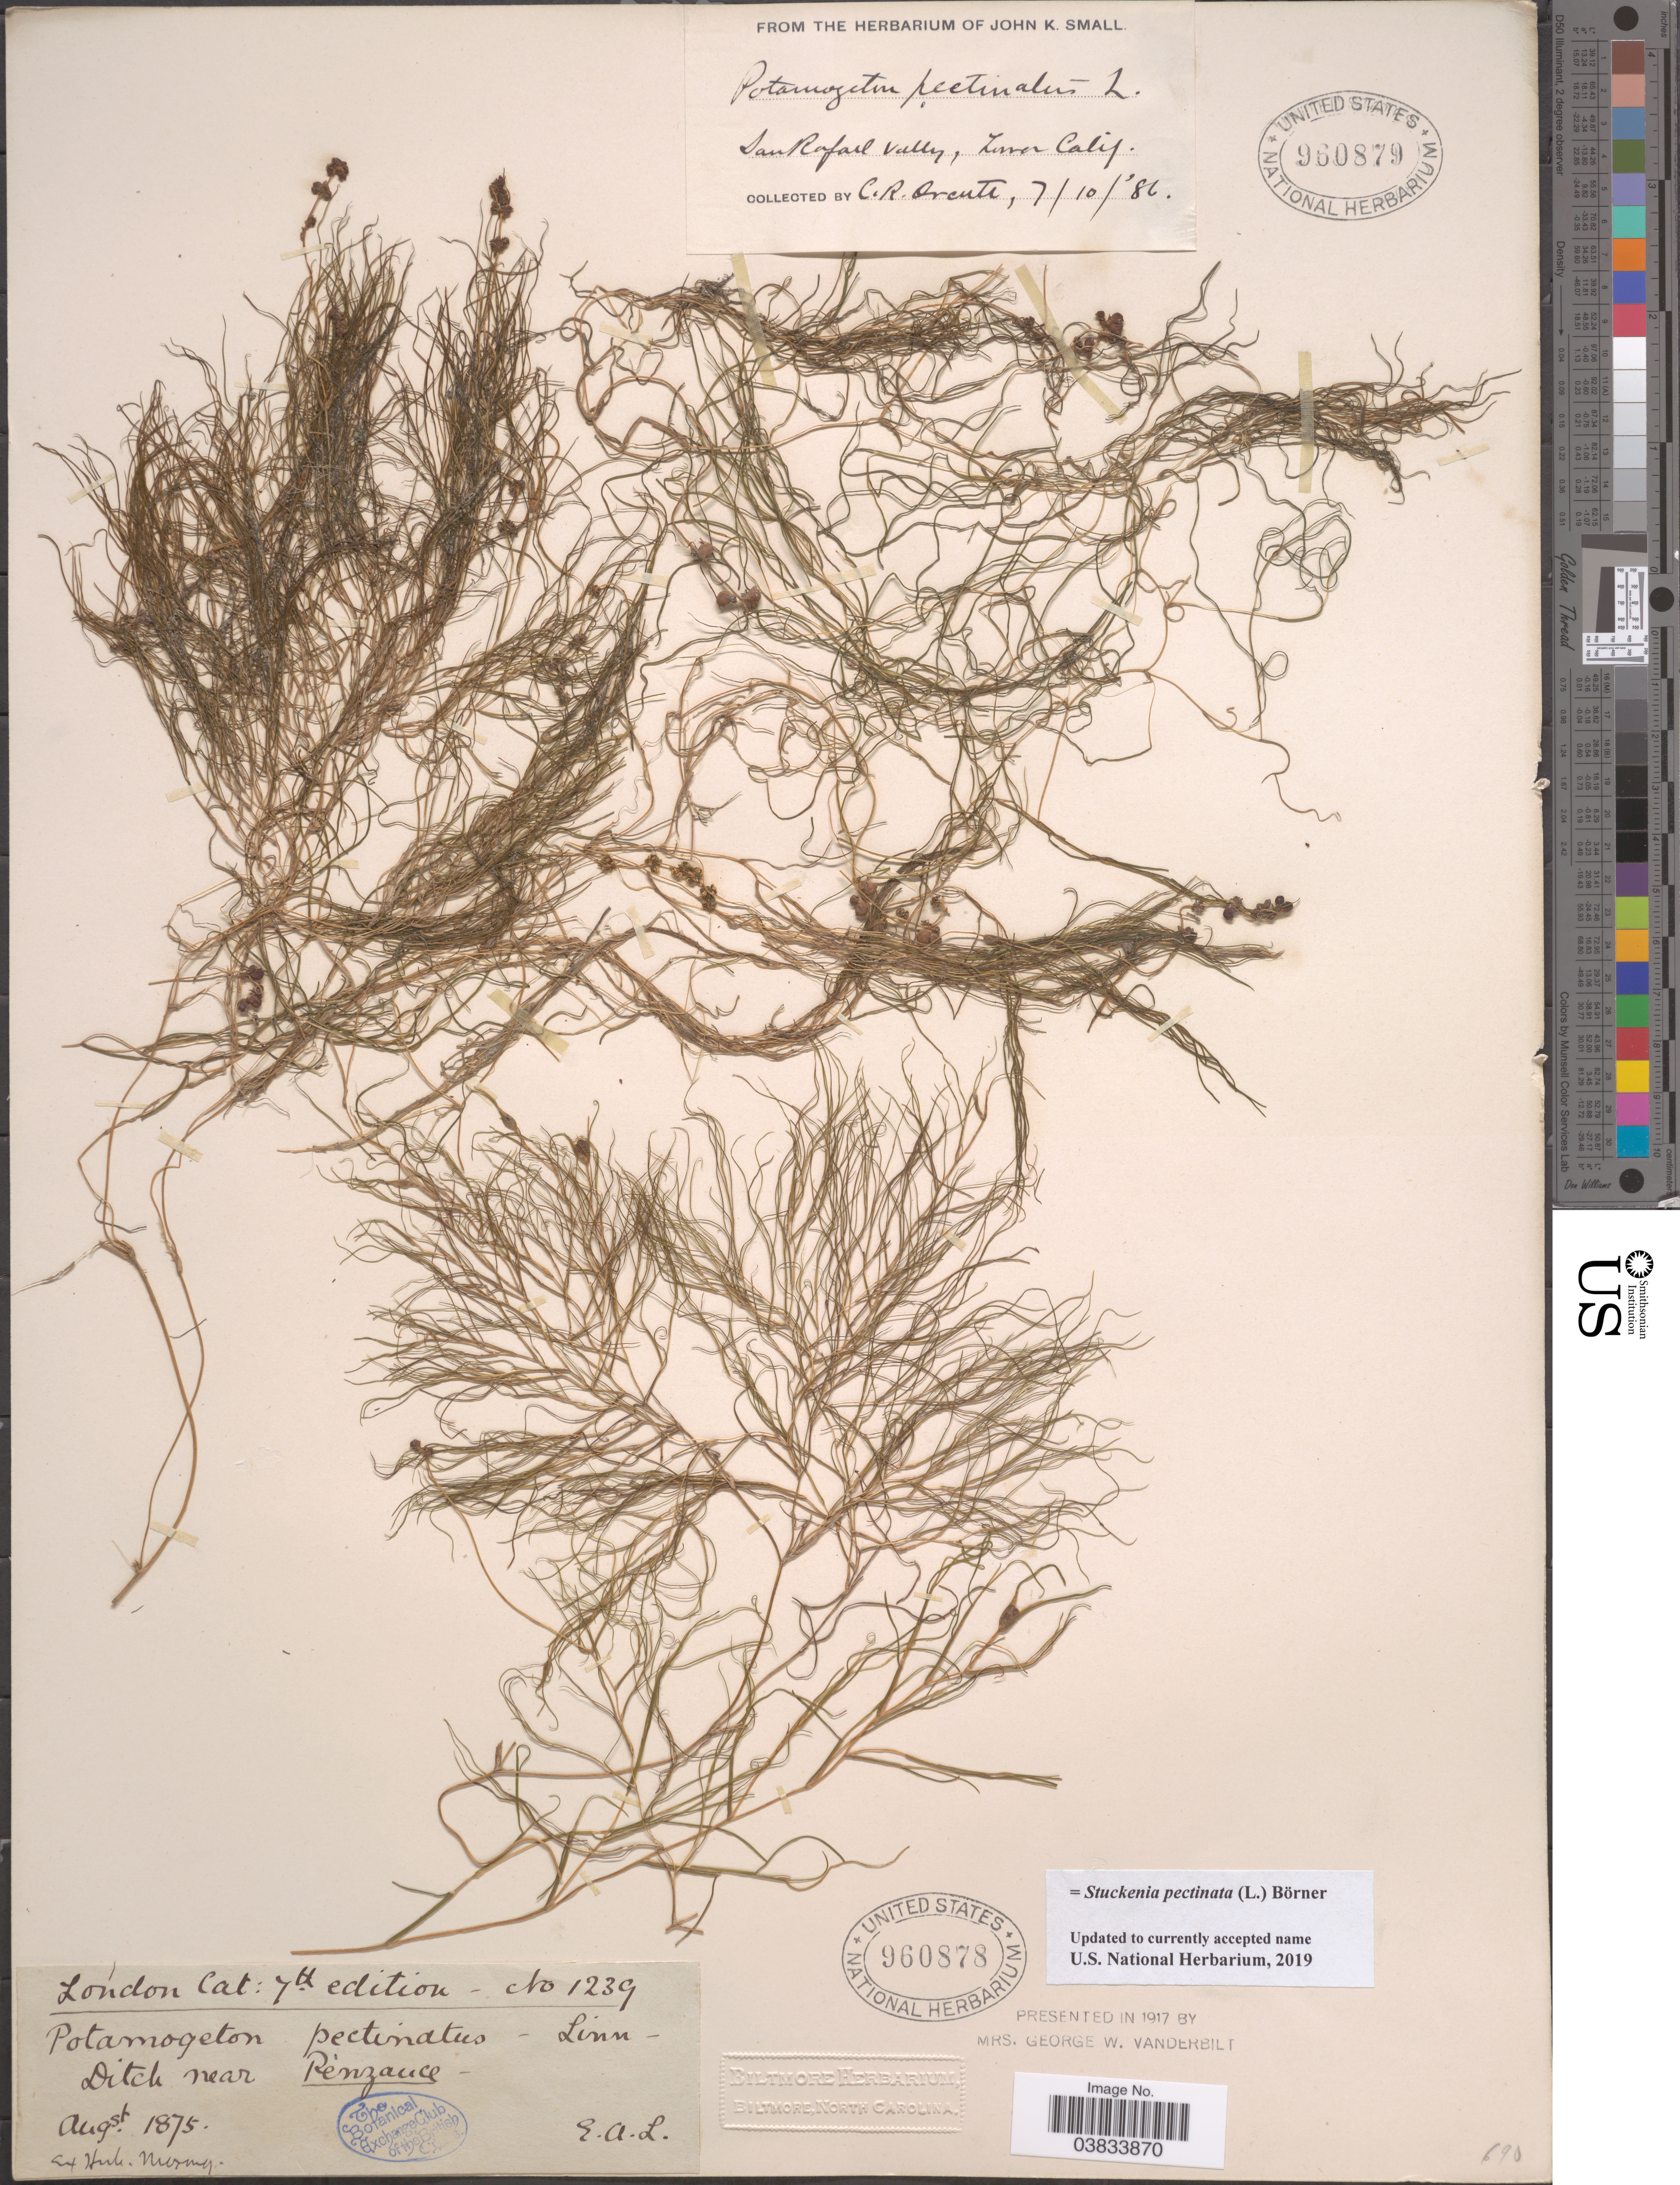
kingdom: Plantae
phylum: Tracheophyta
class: Liliopsida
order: Alismatales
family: Potamogetonaceae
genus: Stuckenia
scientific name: Stuckenia pectinata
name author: (L.) Börner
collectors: E. A. L.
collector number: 1239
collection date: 1875-08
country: United Kingdom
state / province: England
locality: Ditch near Penzance.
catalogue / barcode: US 960878